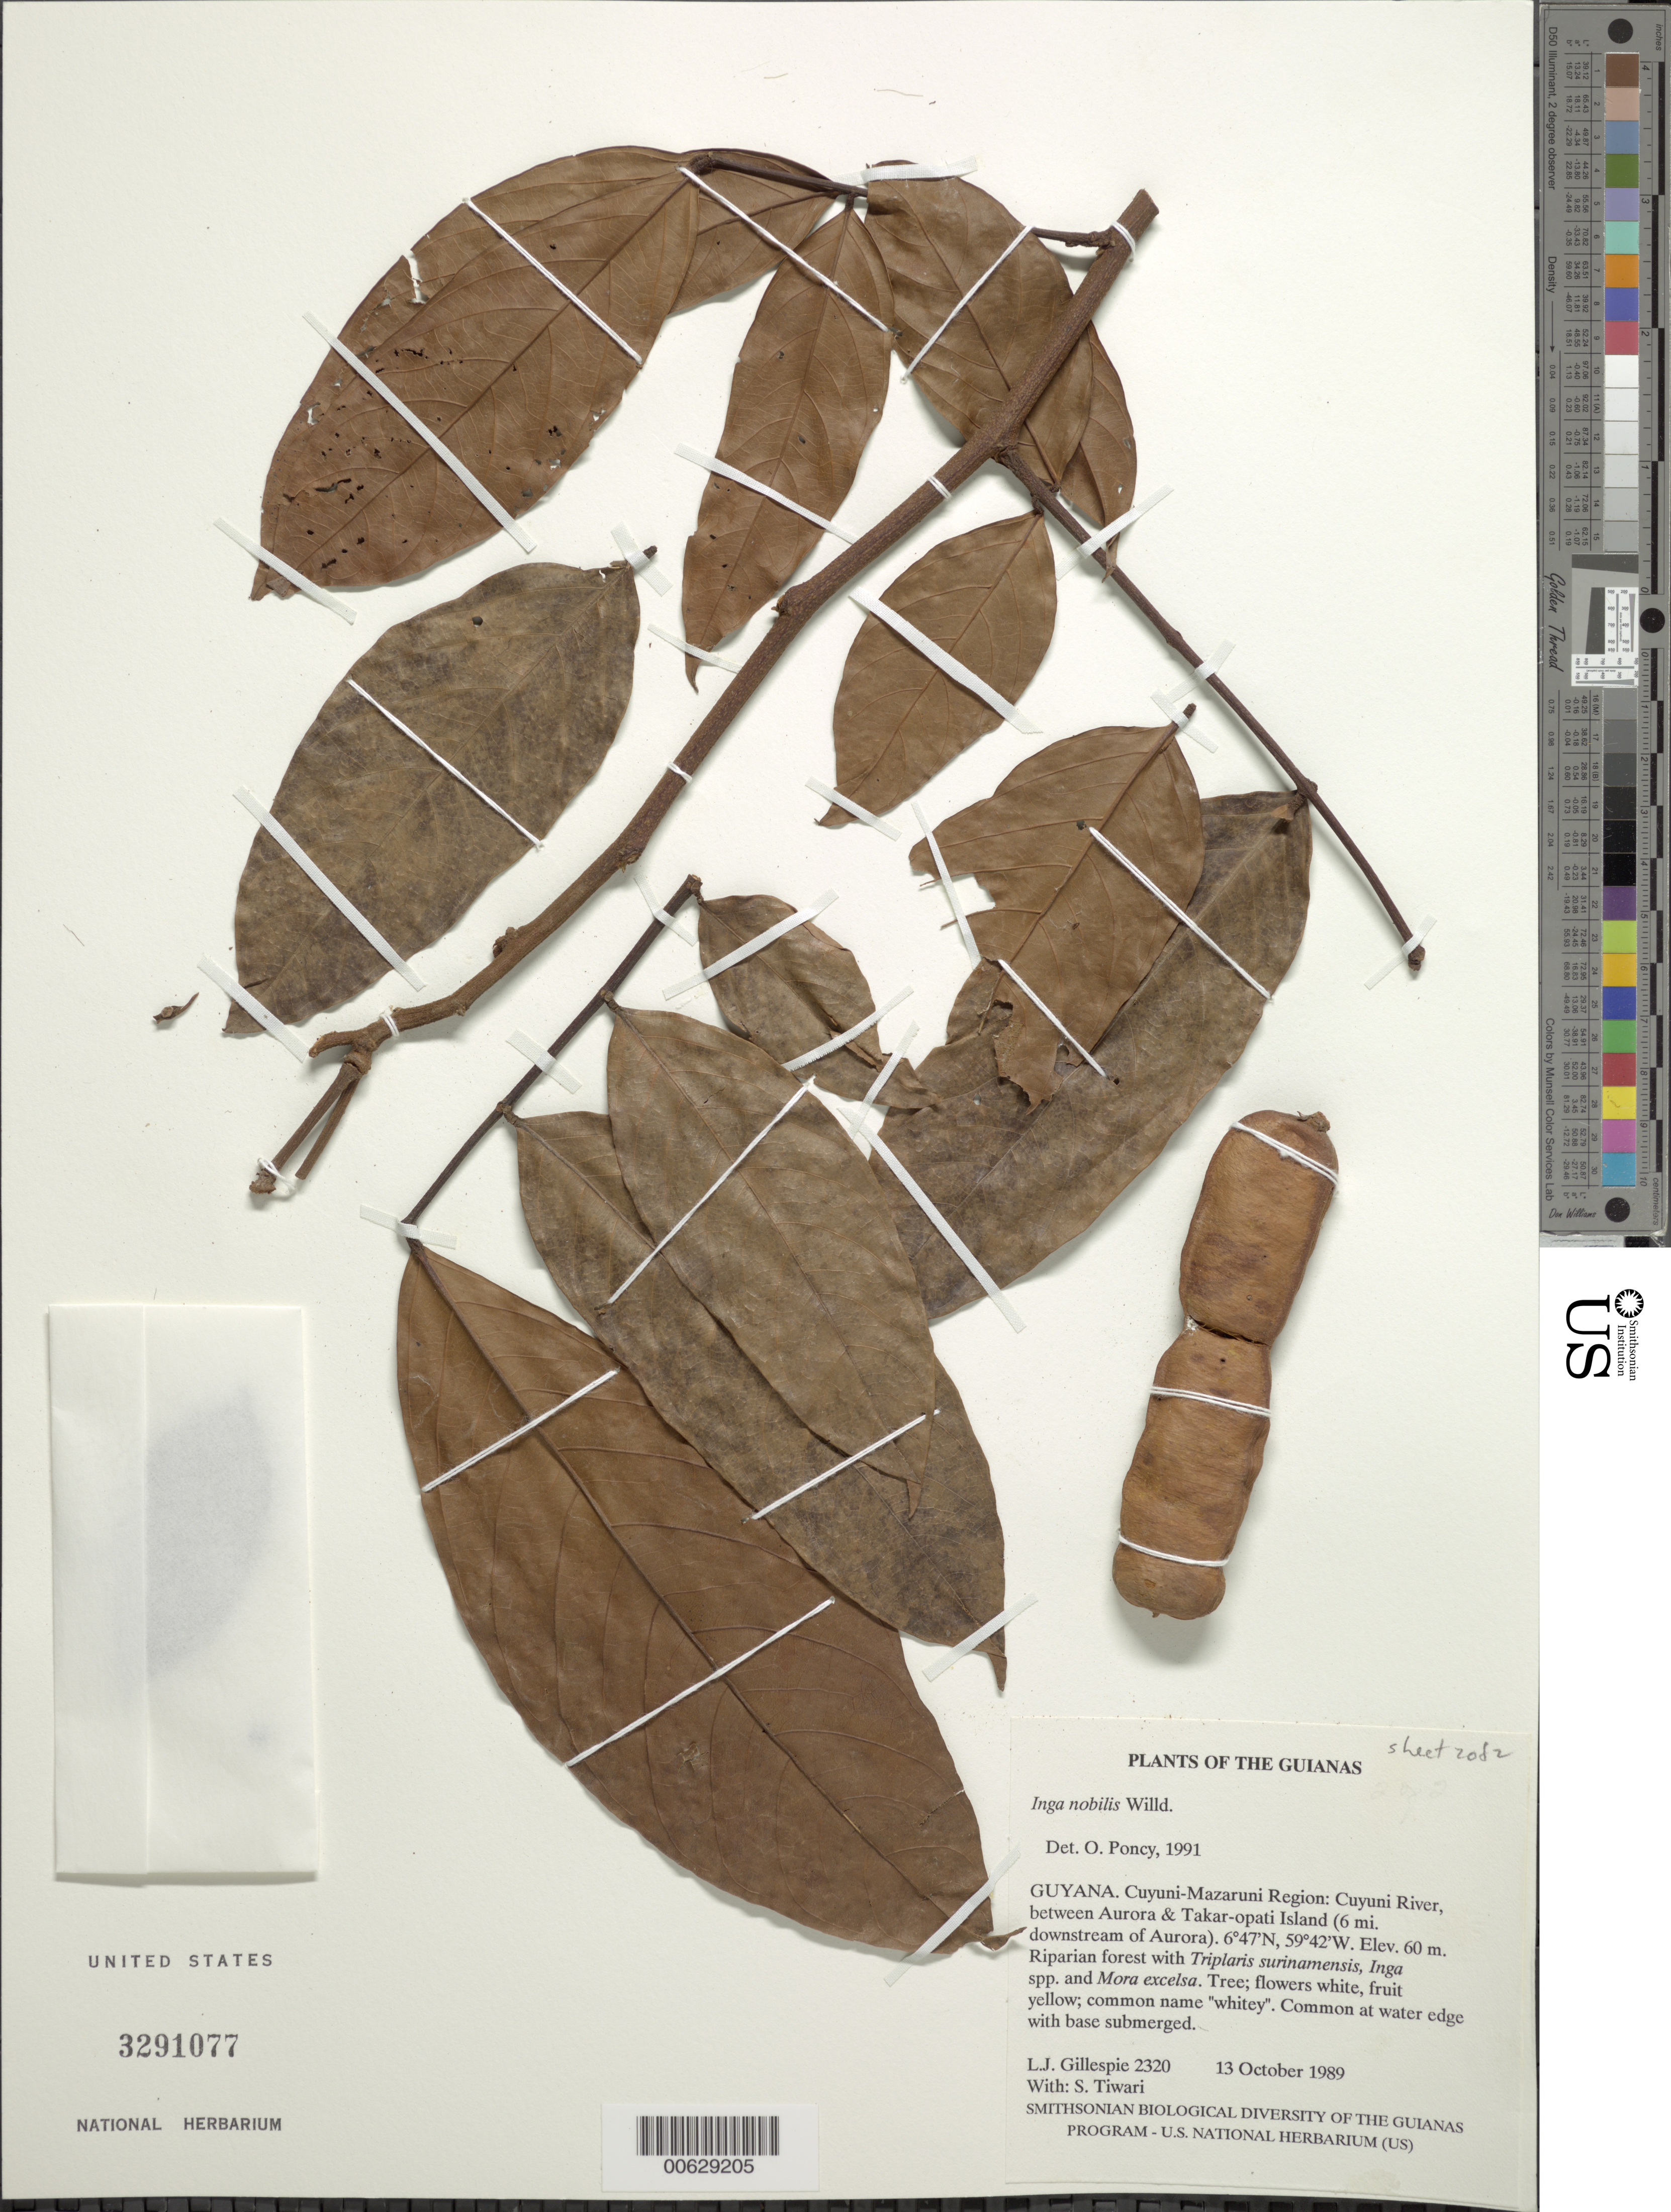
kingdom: Plantae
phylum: Tracheophyta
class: Magnoliopsida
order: Fabales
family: Fabaceae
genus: Inga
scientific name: Inga nobilis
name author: Willd.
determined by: Poncy, O.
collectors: L. J. Gillespie & S. Tiwari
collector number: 2320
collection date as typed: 13 October 1989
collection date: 1989-10-13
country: Guyana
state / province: Cuyuni-Mazaruni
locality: Cuyuni River, between Aurora & Takar-opati Island (6 mi. downstream of Aurora)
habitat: Riparian forest with Triplaris surinamensis, Inga spp. and Mora excelsa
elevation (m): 60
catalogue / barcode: US 3291077